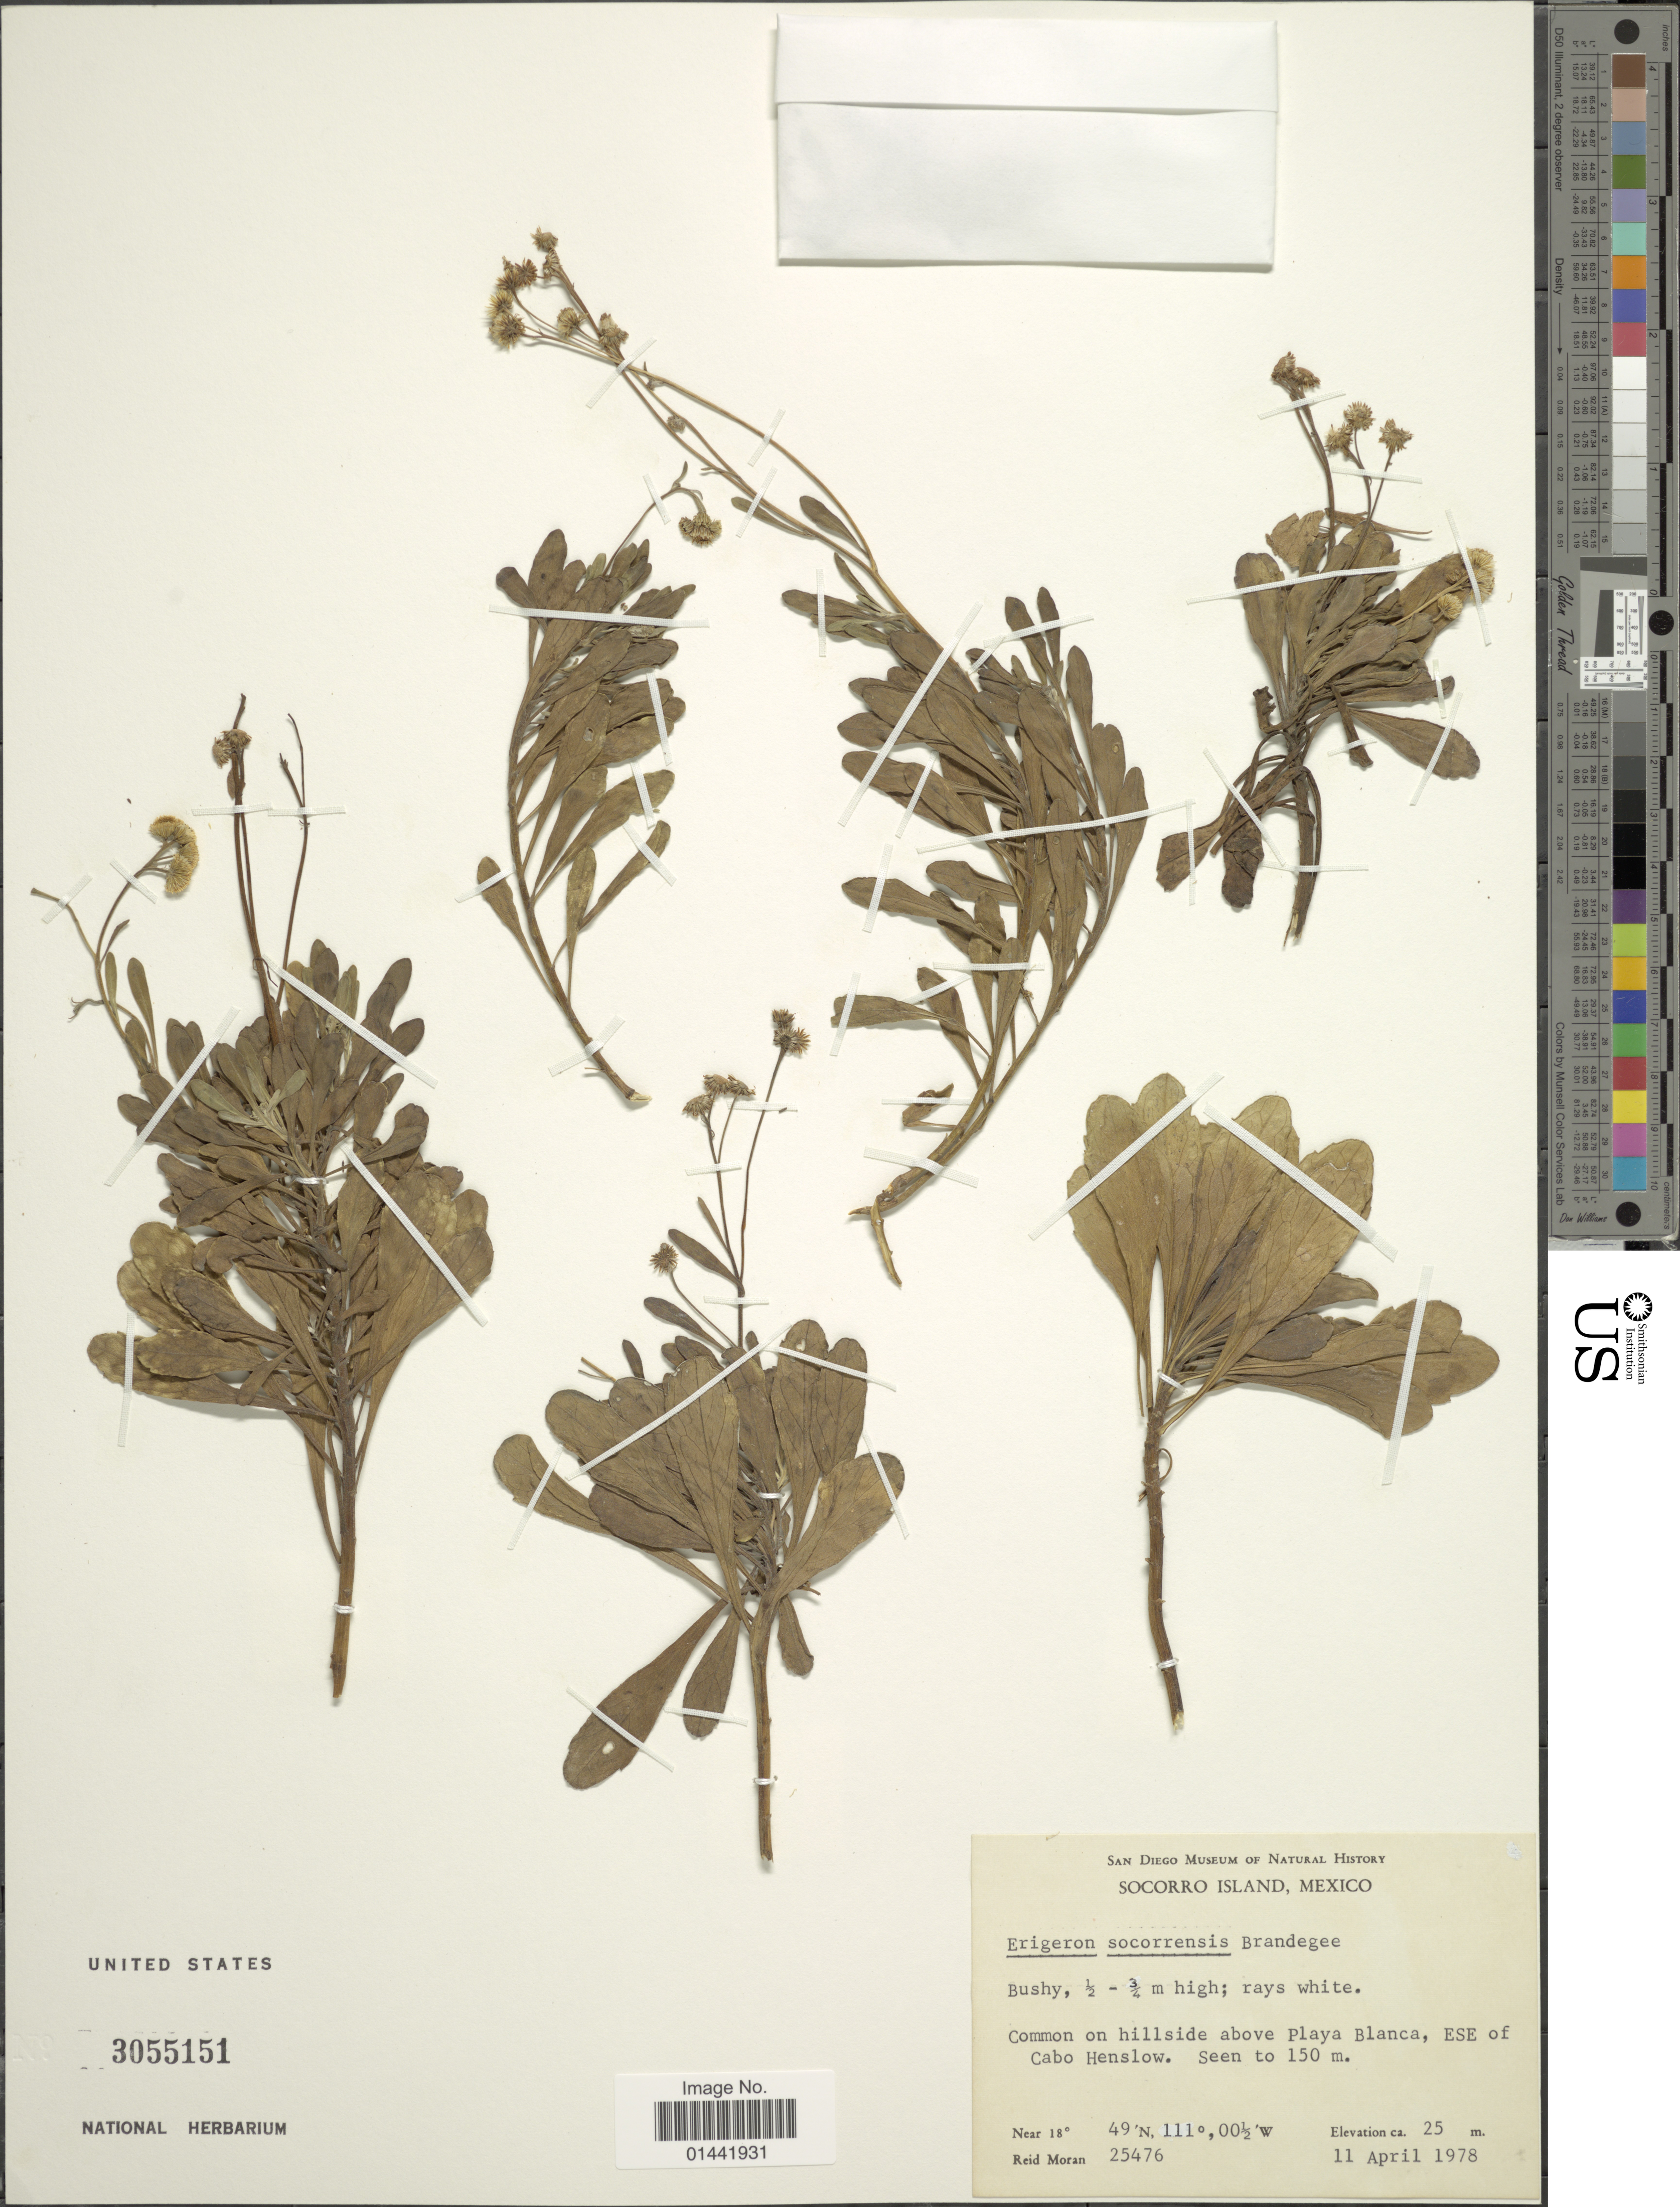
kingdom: Plantae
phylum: Tracheophyta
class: Magnoliopsida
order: Asterales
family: Asteraceae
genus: Erigeron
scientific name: Erigeron socorrensis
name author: Brandegee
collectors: R. V. Moran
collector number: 25476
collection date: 1978-04-11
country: Mexico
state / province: Colima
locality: Socorro Island, common on hillside above Playa Blanca, ESE of Cabo Henslow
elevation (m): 150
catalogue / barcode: US 3055151